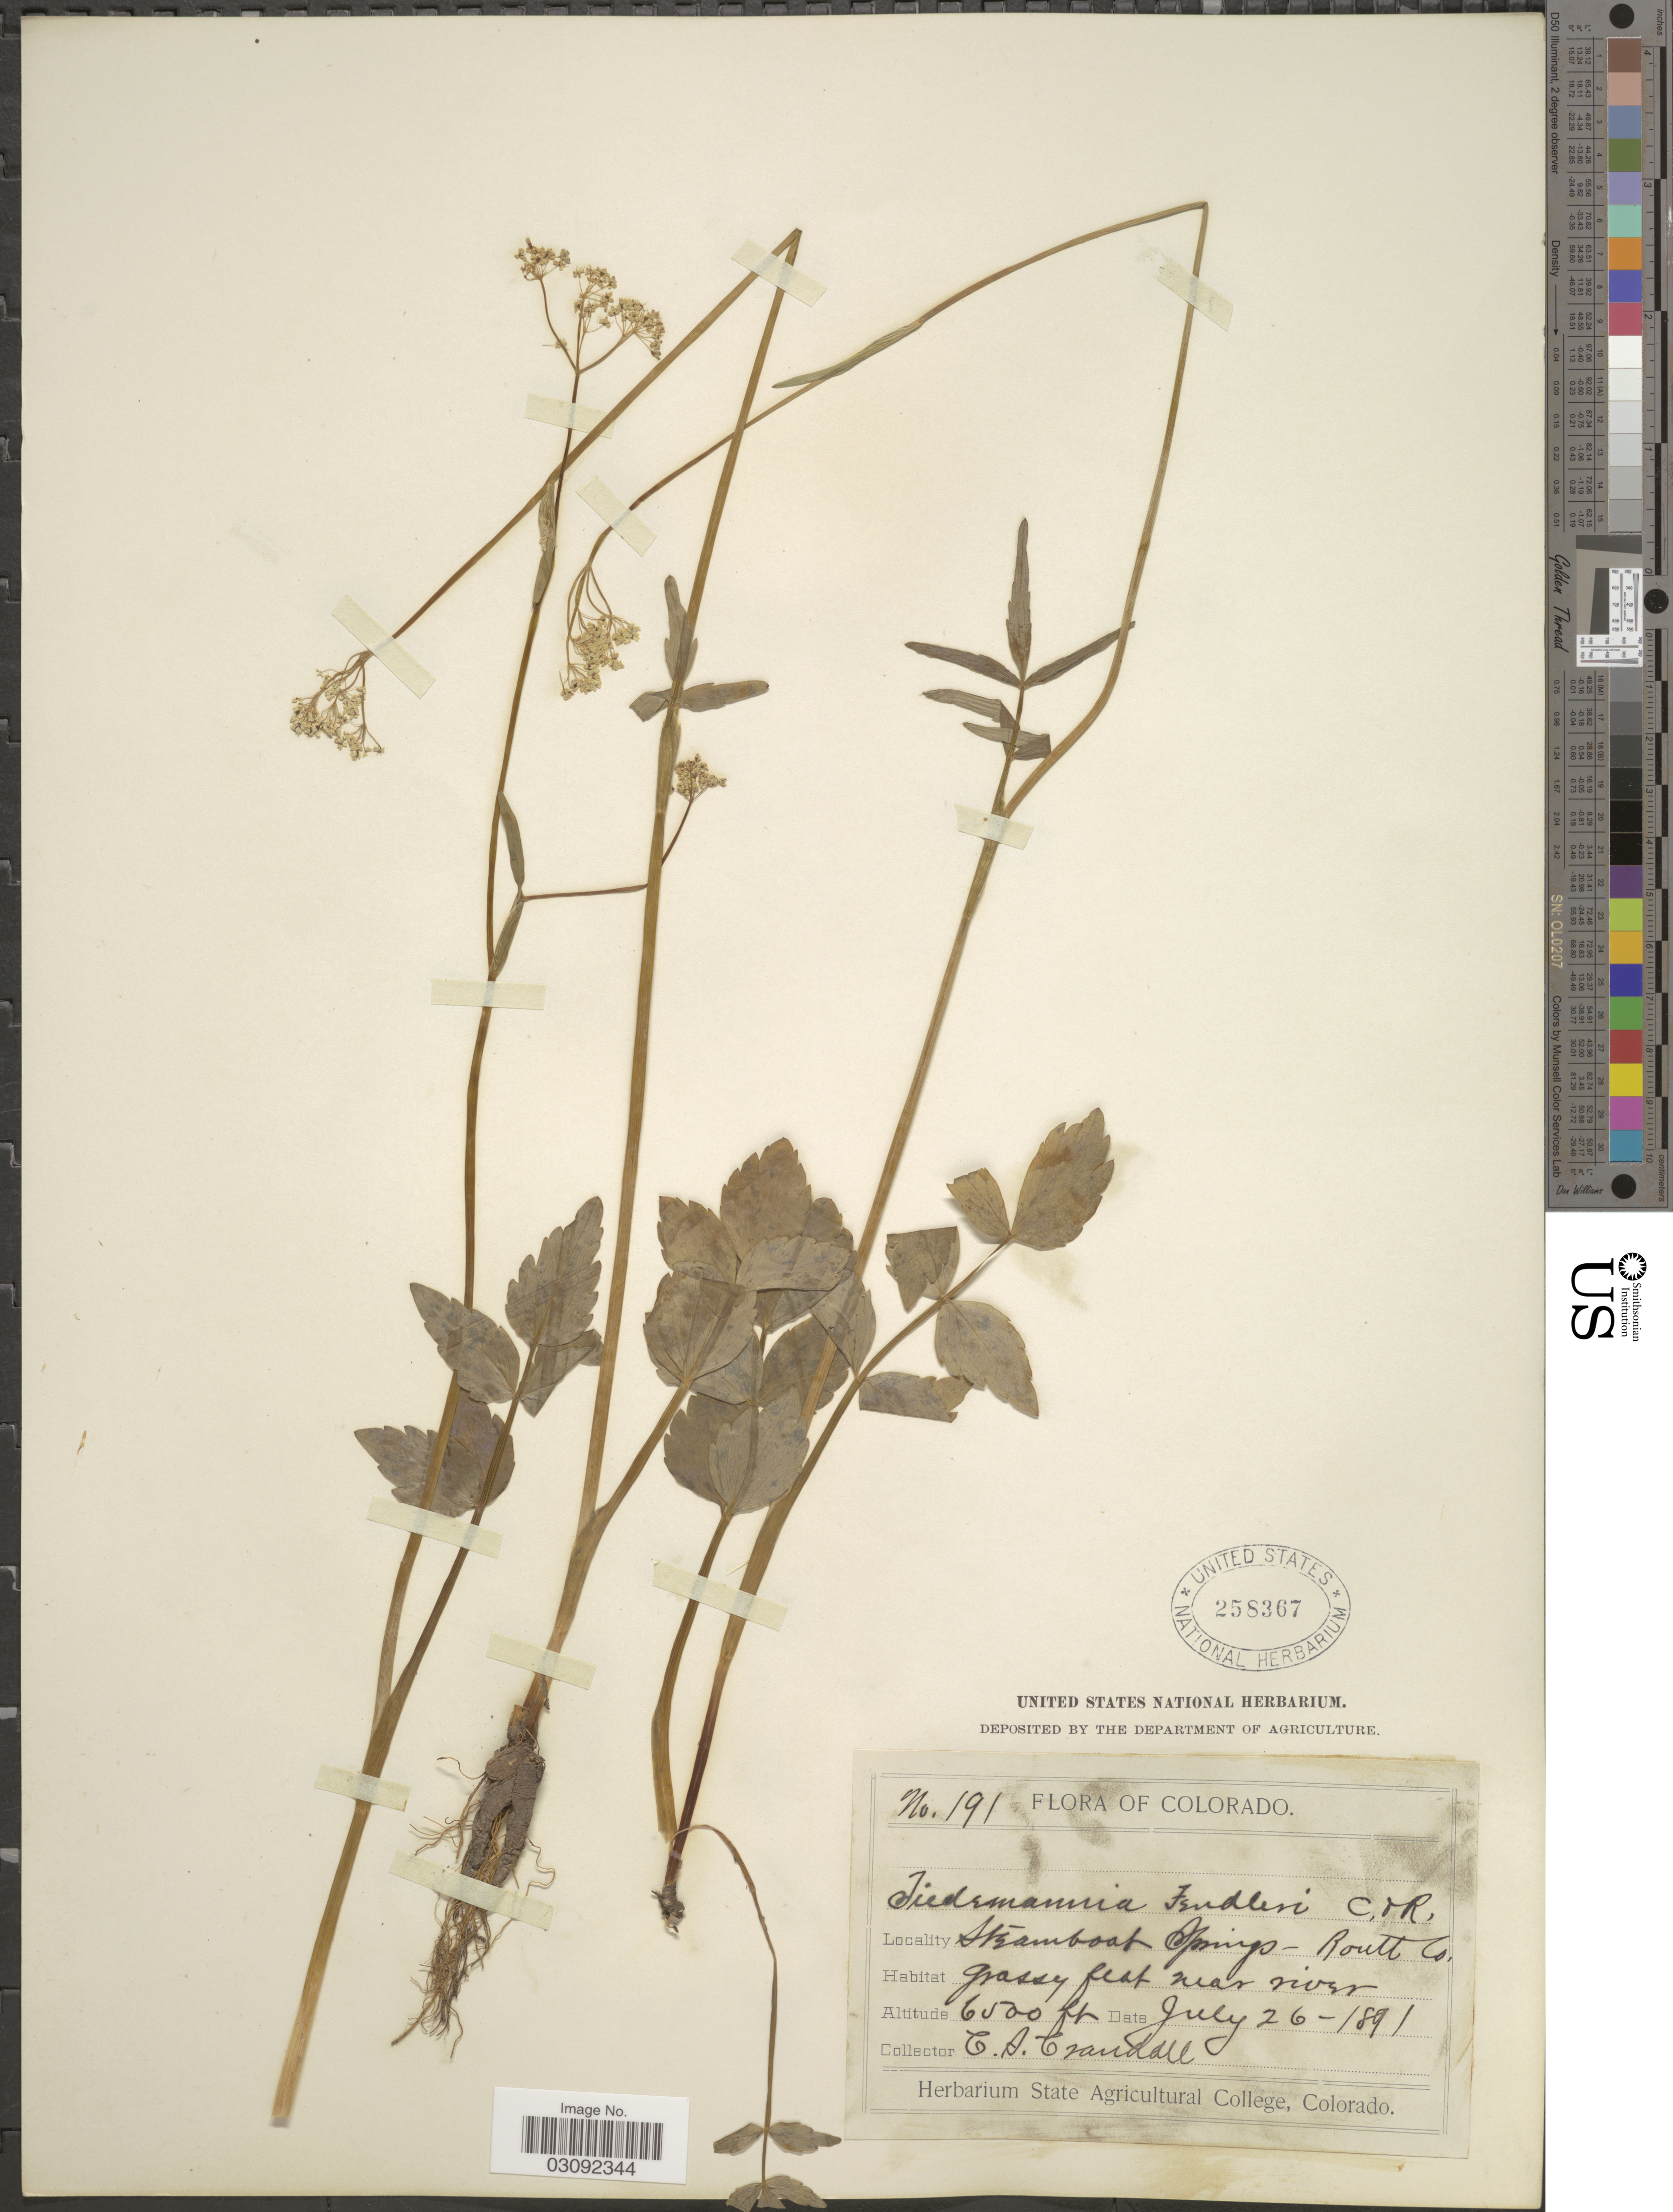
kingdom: Plantae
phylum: Tracheophyta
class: Magnoliopsida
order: Apiales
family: Apiaceae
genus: Oxypolis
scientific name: Oxypolis fendleri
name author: (A. Gray) A. Heller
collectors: C. Crandall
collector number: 191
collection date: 1891-07-26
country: United States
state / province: Colorado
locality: Steamboat Springs- Routt Co.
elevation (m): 1981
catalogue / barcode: US 258367